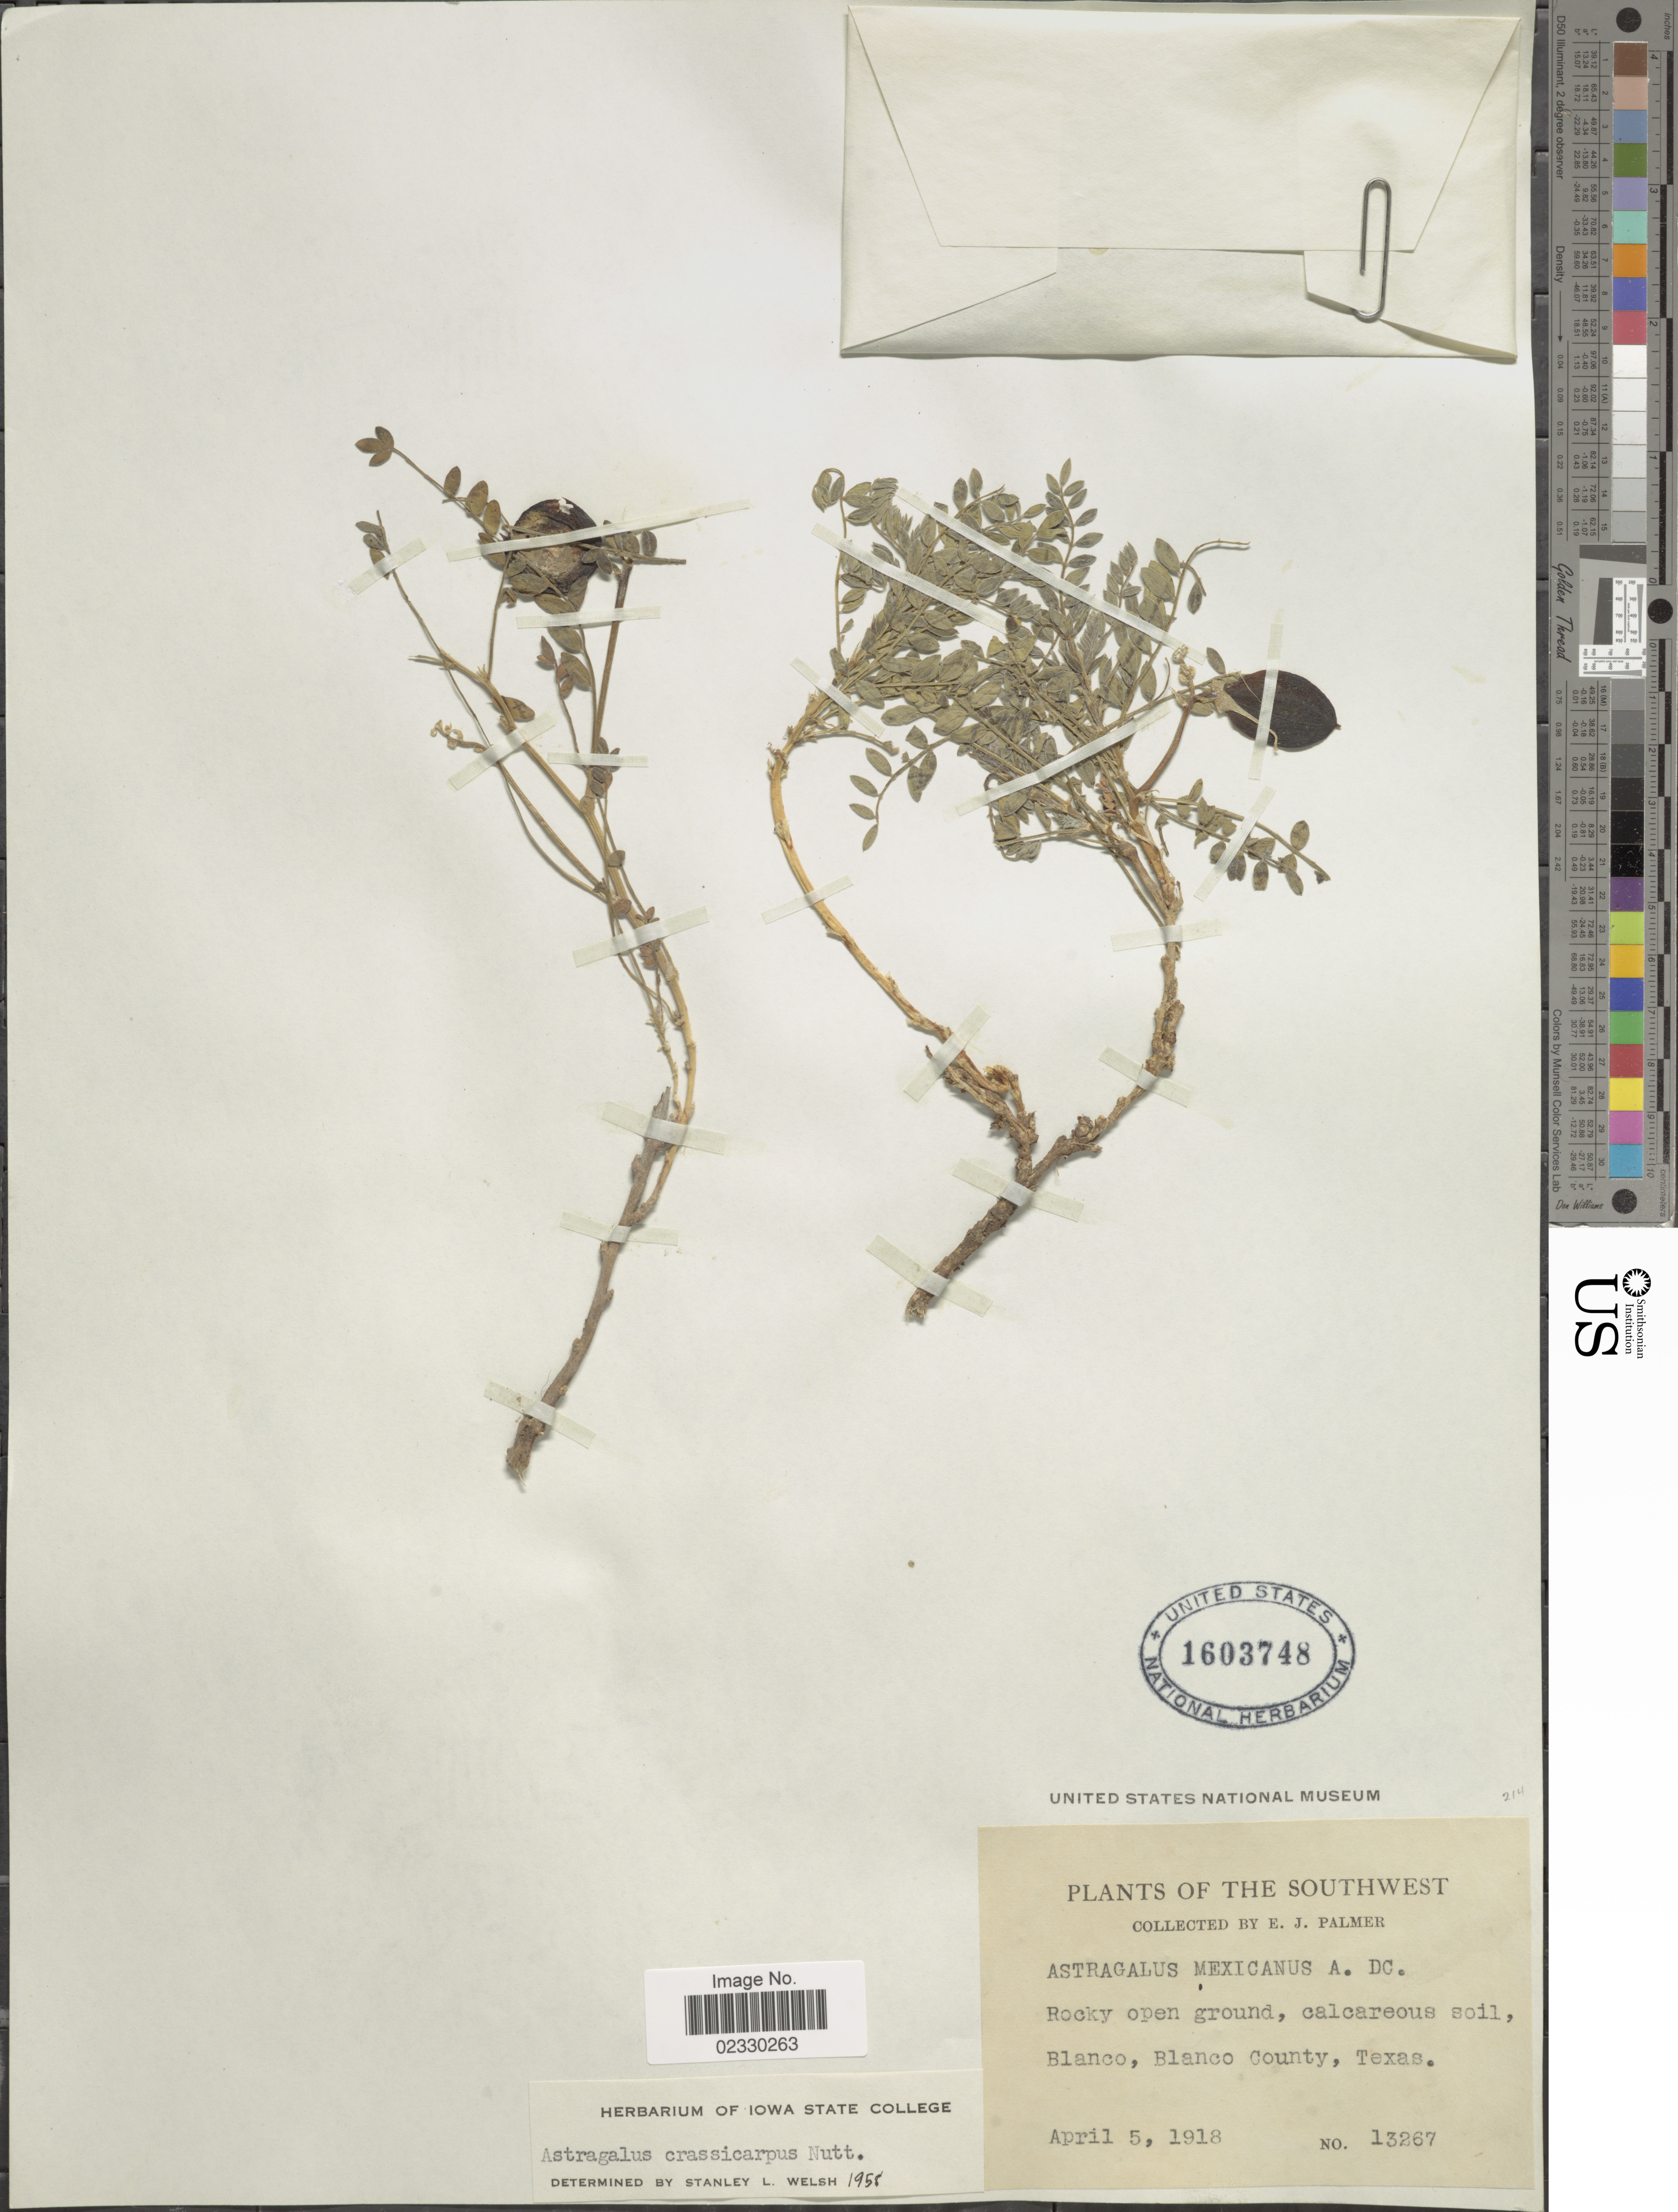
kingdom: Plantae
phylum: Tracheophyta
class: Magnoliopsida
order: Fabales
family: Fabaceae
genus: Astragalus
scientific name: Astragalus crassicarpus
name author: Nutt.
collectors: E. J. Palmer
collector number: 13267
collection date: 1918-04-05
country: United States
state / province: Texas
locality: Southwest, rocky open grounds, Blanco, Blanco County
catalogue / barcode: US 1603748